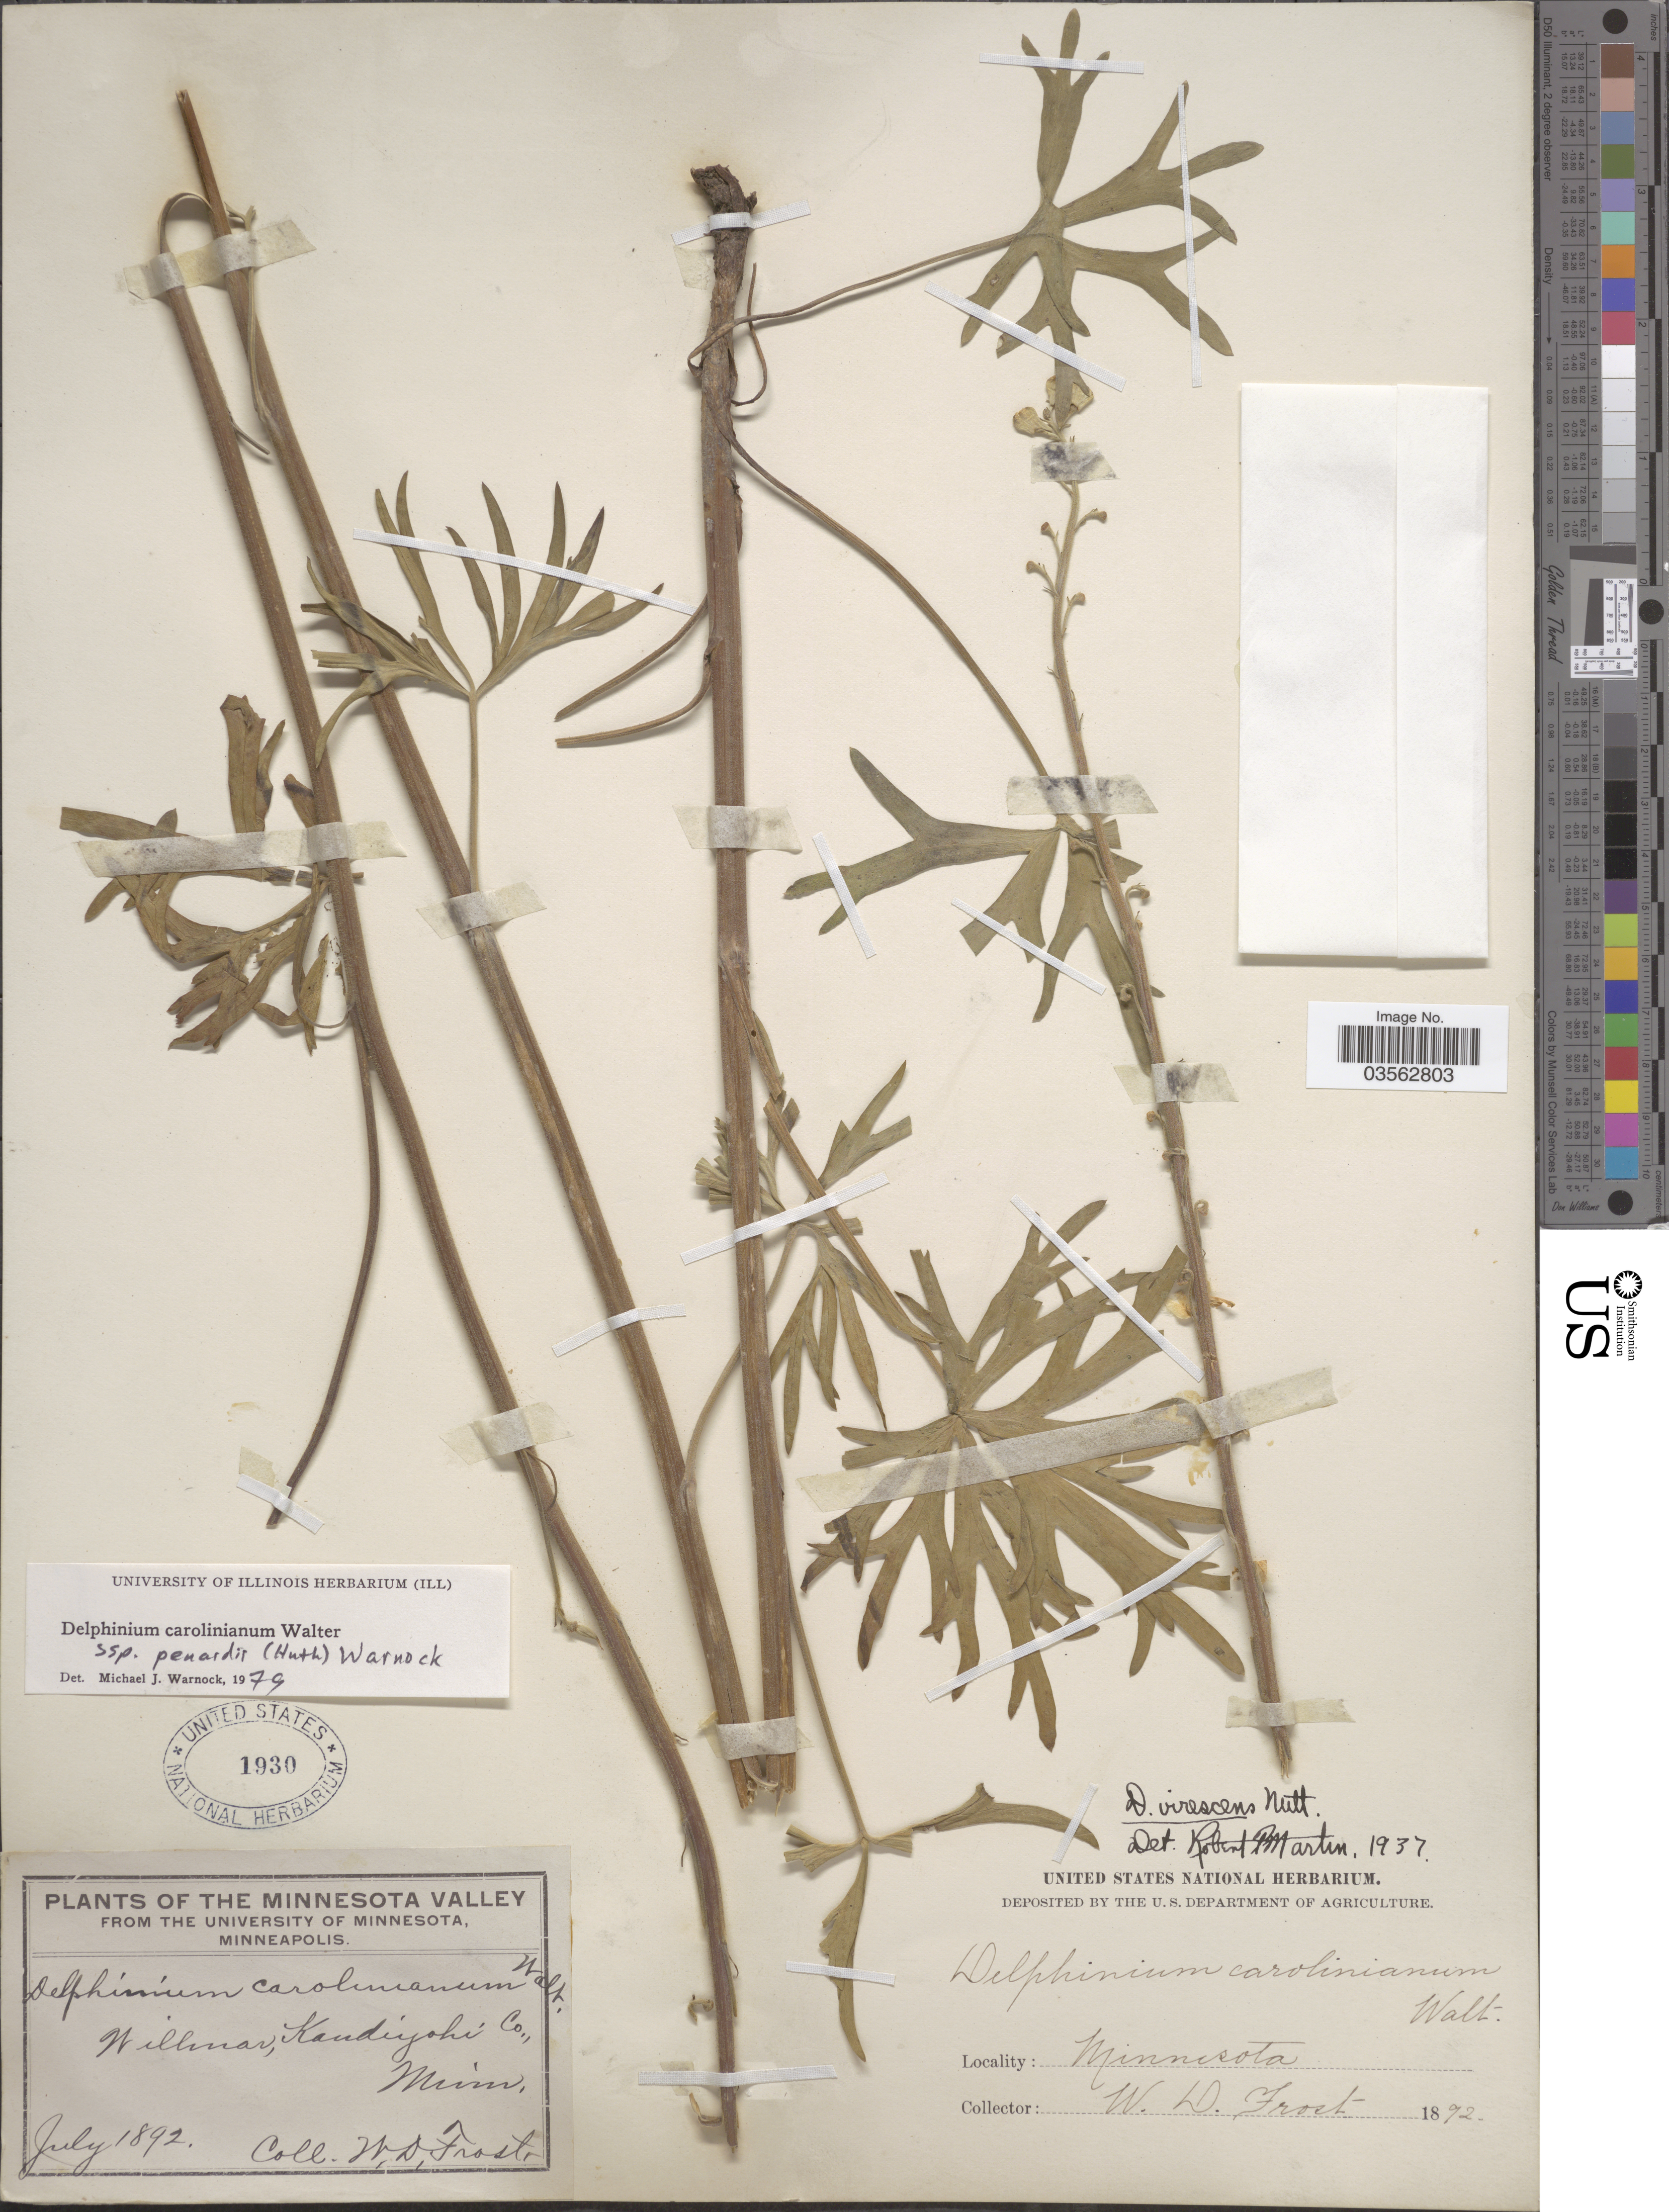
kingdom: Plantae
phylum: Tracheophyta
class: Magnoliopsida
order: Ranunculales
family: Ranunculaceae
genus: Delphinium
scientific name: Delphinium carolinianum subsp. penardii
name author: (Huth) M.J. Warnock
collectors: W. Frost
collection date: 1892-07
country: United States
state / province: Minnesota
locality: The Minnesota Valley. Willmar, Kandiyohi Co.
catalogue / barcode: US 1930